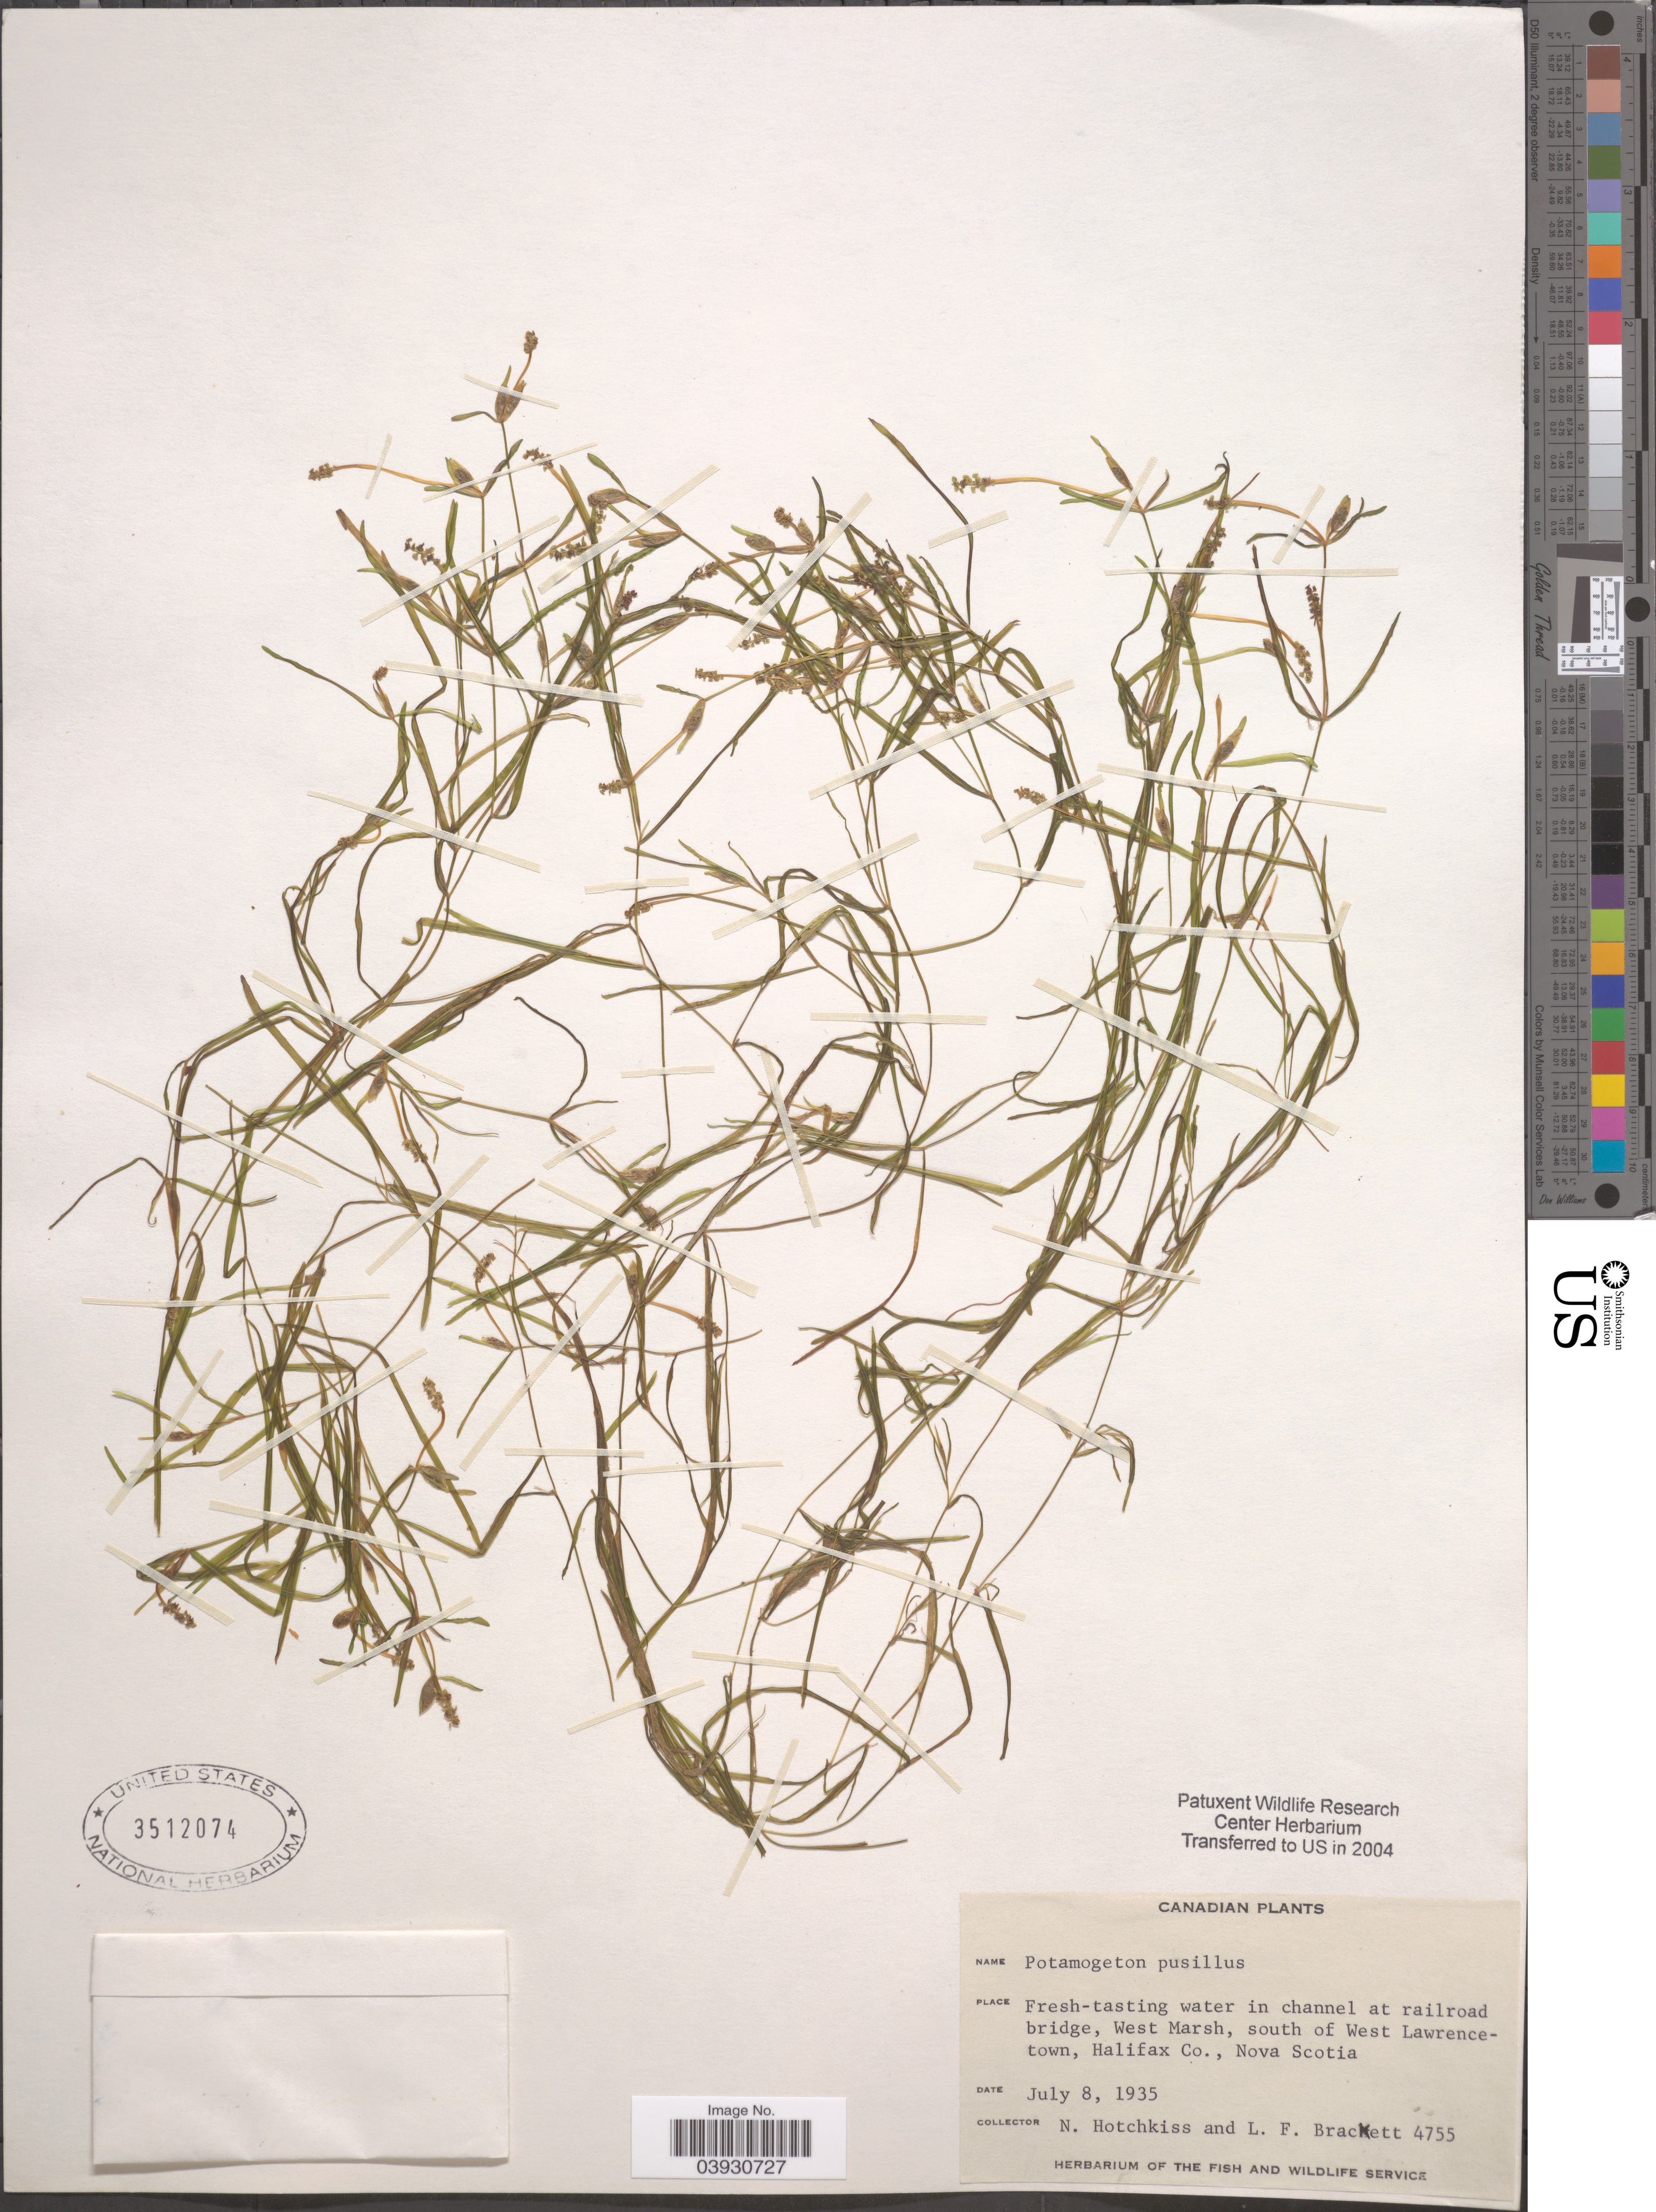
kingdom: Plantae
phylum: Tracheophyta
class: Liliopsida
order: Alismatales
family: Potamogetonaceae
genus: Potamogeton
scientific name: Potamogeton pusillus var. pusillus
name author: L.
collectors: N. Hotchkiss & L. Brackett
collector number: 4755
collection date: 1935-07-08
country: Canada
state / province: Nova Scotia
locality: West Marsh, south of West Lawrencetown, Halifax Co.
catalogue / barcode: US 3512074